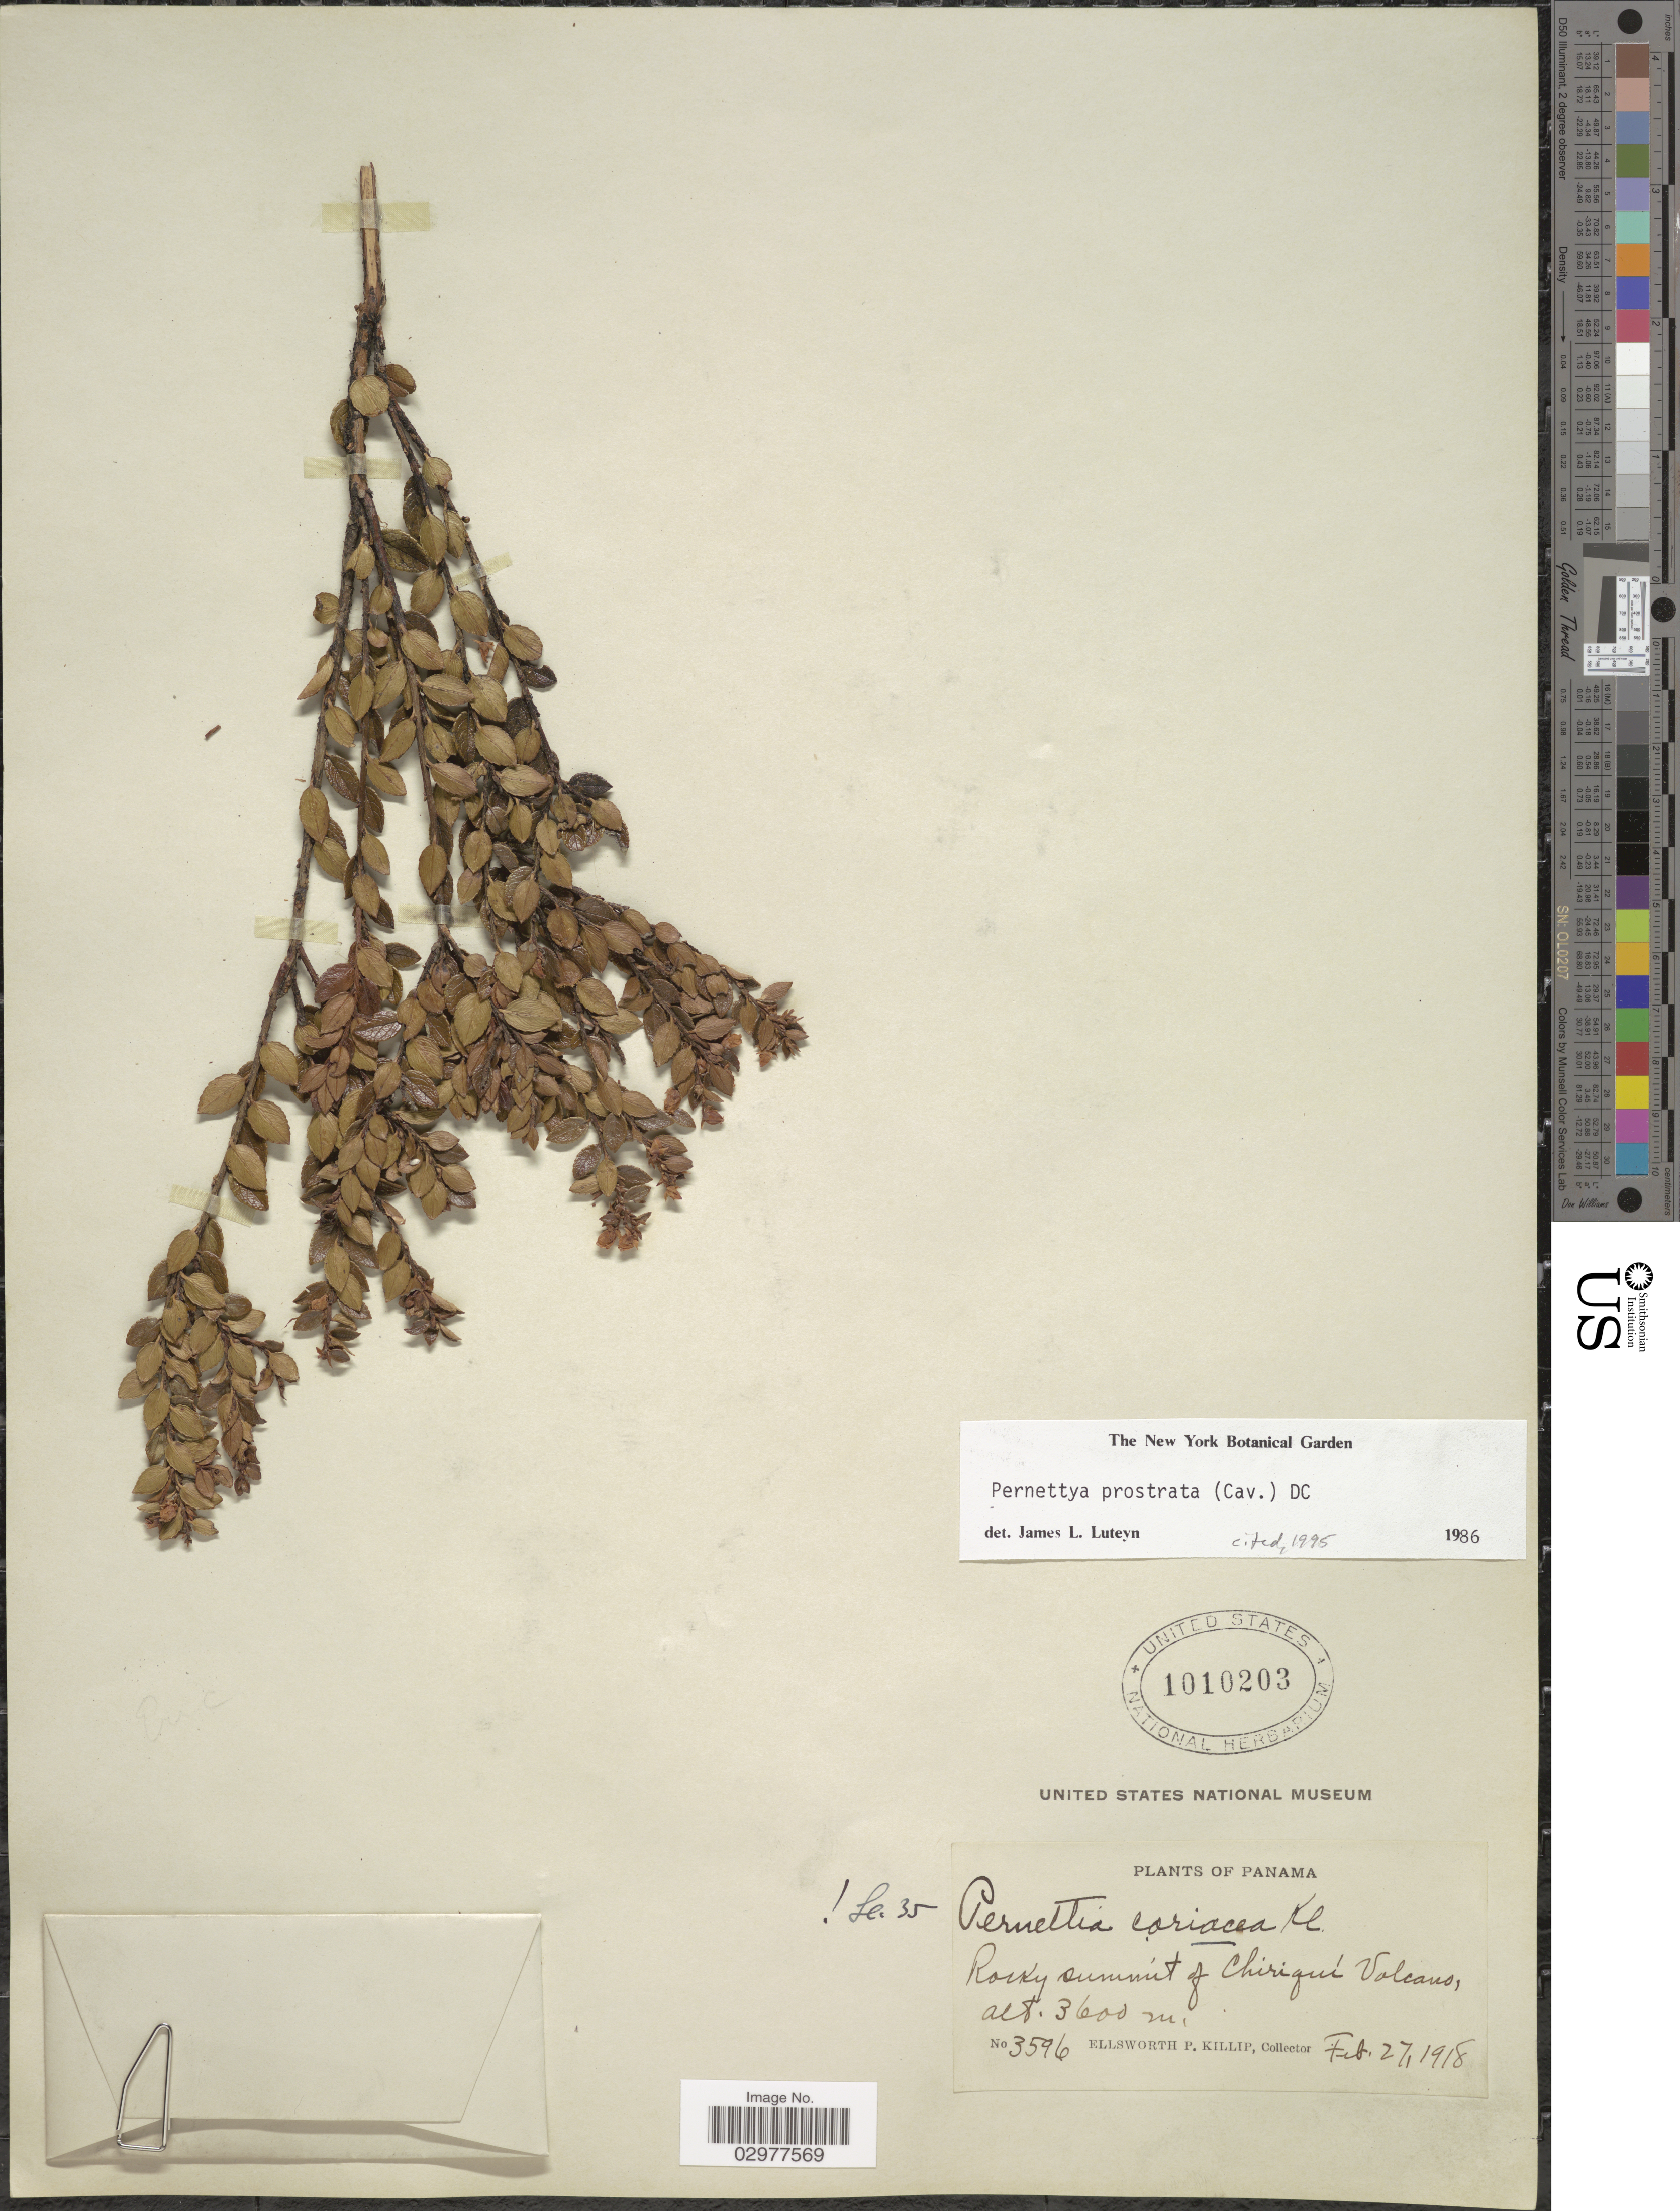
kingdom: Plantae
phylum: Tracheophyta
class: Magnoliopsida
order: Ericales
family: Ericaceae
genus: Pernettya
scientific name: Pernettya prostrata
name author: (Cav.) DC.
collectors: E. P. Killip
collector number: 3596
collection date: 1918-02-27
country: Panama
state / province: Chiriqui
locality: Rocky summit of Chiriquí Volcano.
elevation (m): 3600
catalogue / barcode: US 1010203